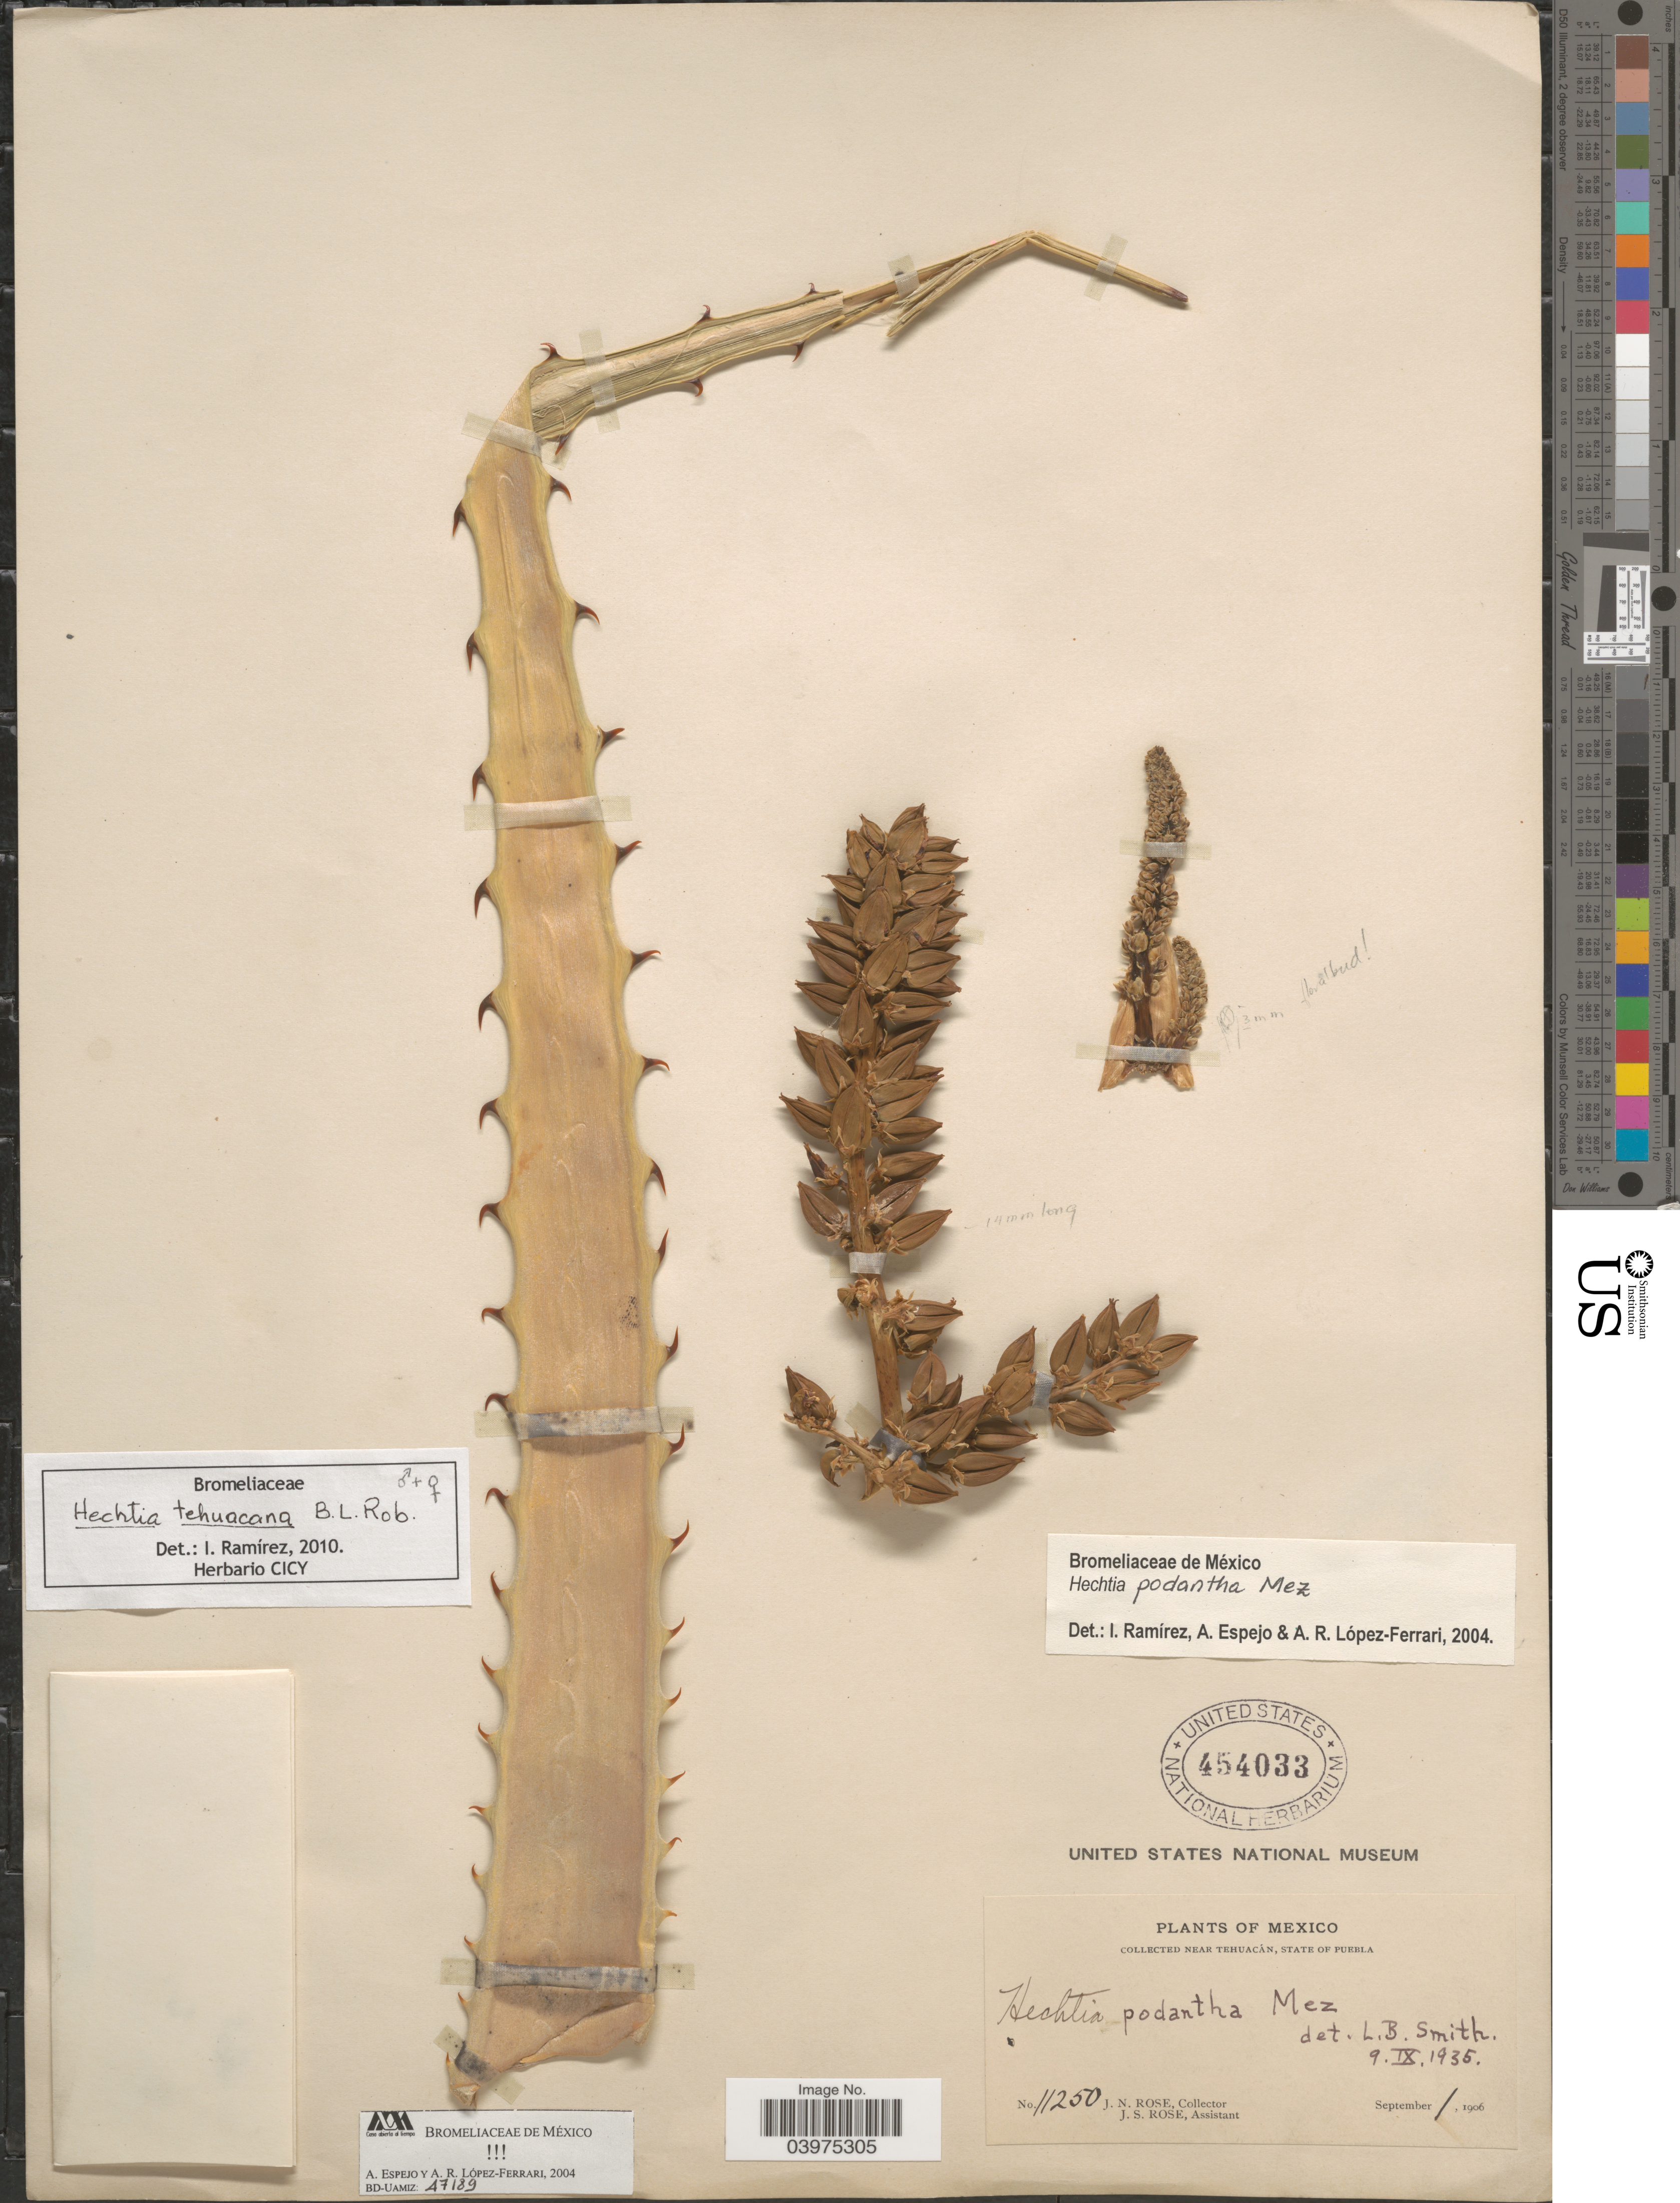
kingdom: Plantae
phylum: Tracheophyta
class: Liliopsida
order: Poales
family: Bromeliaceae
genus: Hechtia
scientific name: Hechtia tehuacana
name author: B.L. Rob.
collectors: J. N. Rose & J. S. Rose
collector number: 11250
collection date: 1906-09-01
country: Mexico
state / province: Puebla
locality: Near Tehuacán.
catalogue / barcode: US 454033